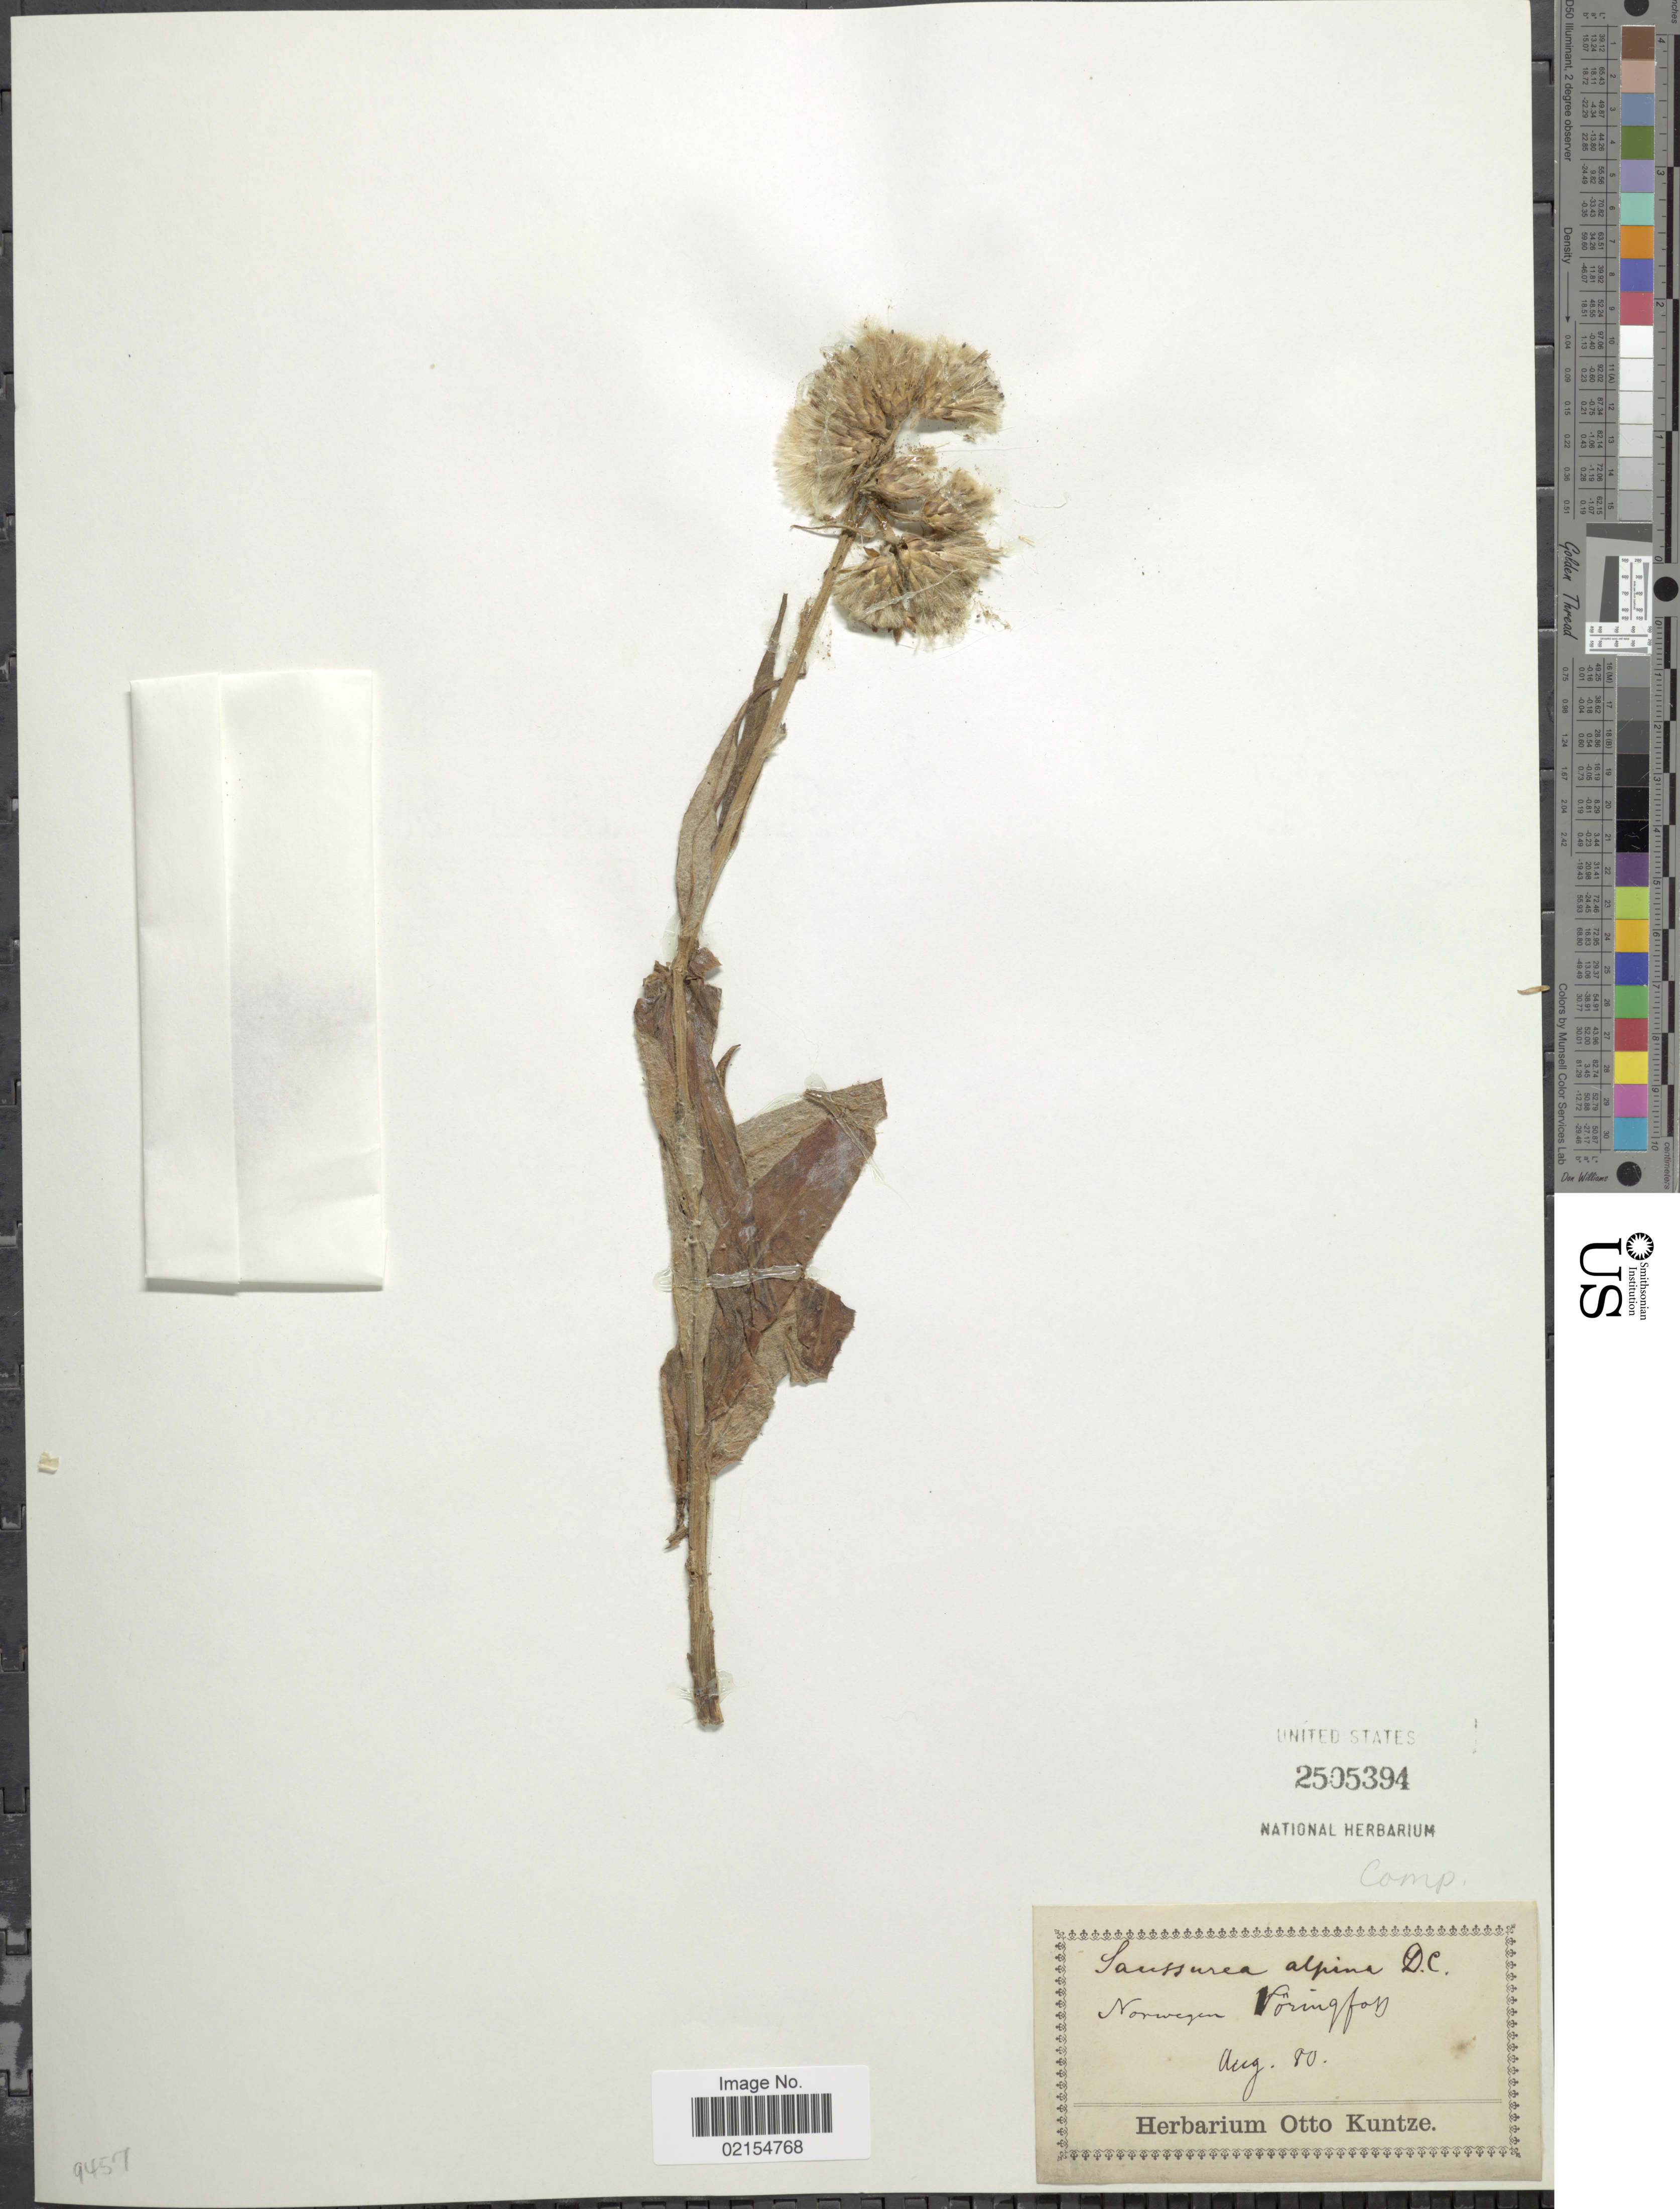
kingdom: Plantae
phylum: Tracheophyta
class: Magnoliopsida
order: Asterales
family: Asteraceae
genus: Saussurea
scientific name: Saussurea alpina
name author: (L.) DC.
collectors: ex Herb. O. Kuntze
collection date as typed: Transcribed d/m/y: /8/80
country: Norway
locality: Vøringsfossen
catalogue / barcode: US 2505394